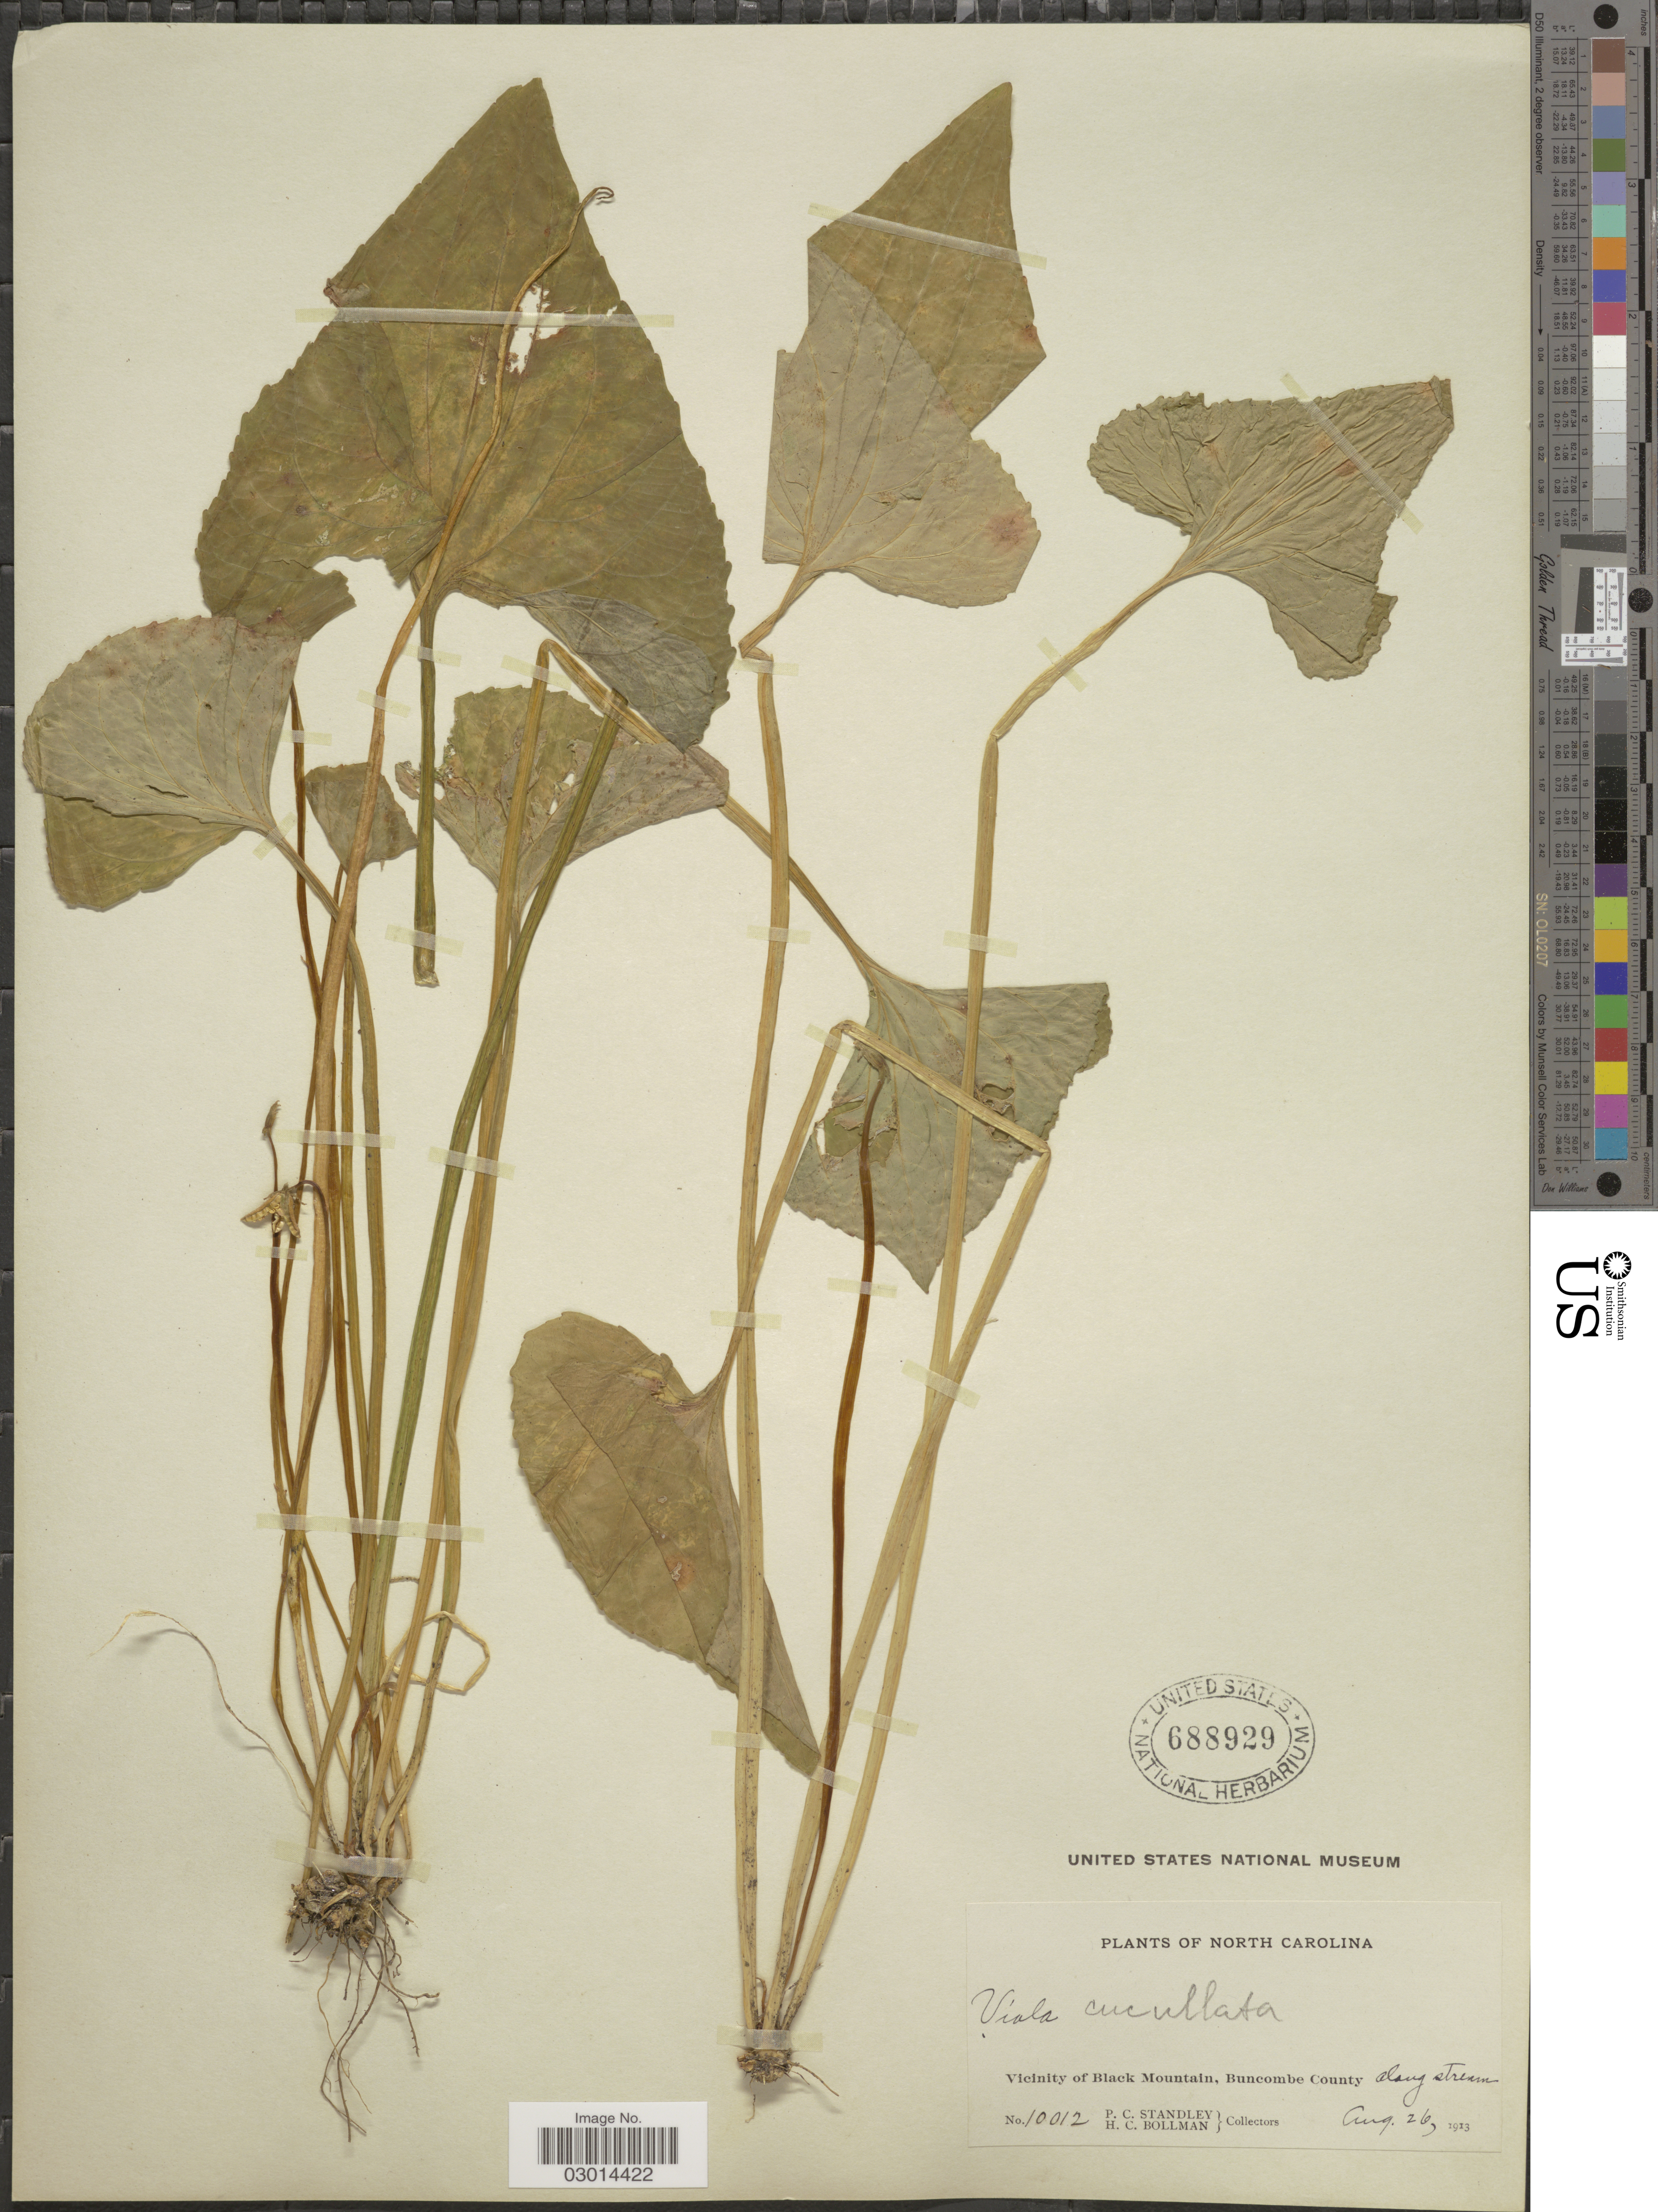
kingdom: Plantae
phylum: Tracheophyta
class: Magnoliopsida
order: Malpighiales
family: Violaceae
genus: Viola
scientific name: Viola cucullata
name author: Aiton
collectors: P. C. Standley & H. C. Bollman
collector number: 10012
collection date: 1913-08-26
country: United States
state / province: North Carolina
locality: Vicinity of Black Mountain, Buncombe County, along stream.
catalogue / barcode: US 688929